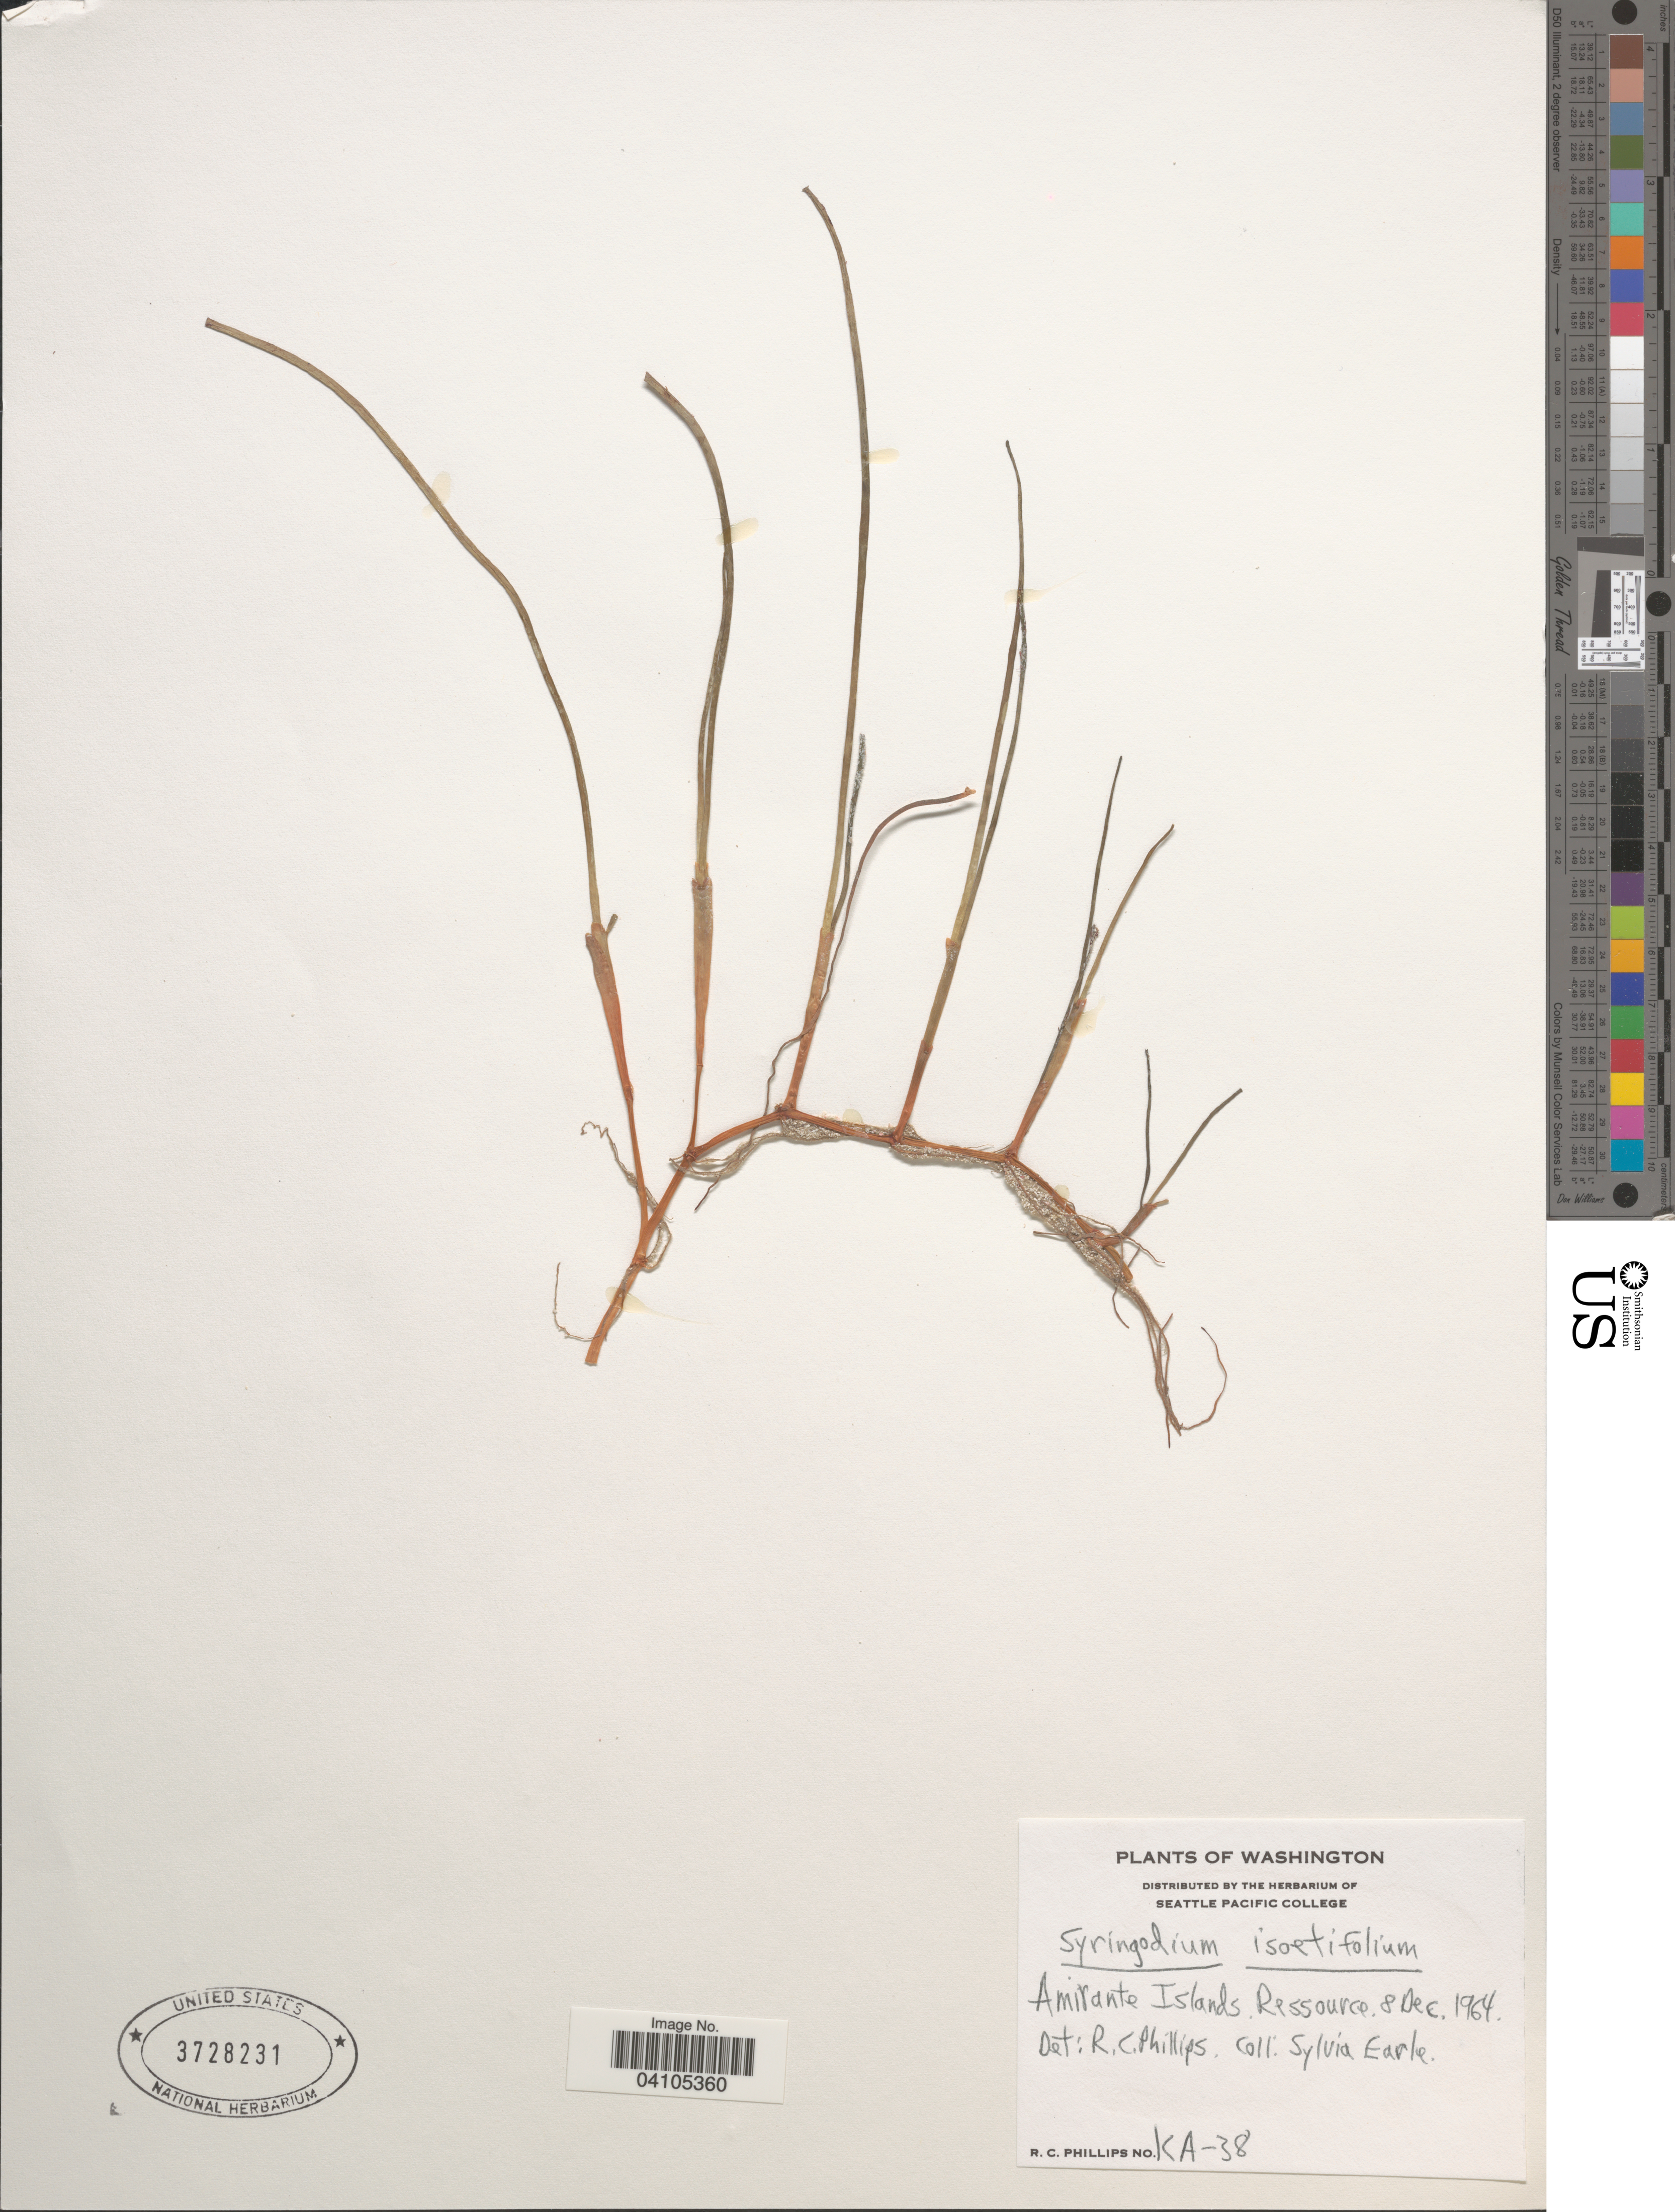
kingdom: Plantae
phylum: Tracheophyta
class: Liliopsida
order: Alismatales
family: Cymodoceaceae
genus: Syringodium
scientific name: Syringodium isoetifolium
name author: (Asch.) Dandy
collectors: S. A. Earle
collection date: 1964-12-08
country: Seychelles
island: Ressource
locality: Amirante Islands. Ressource.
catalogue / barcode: US 3728231